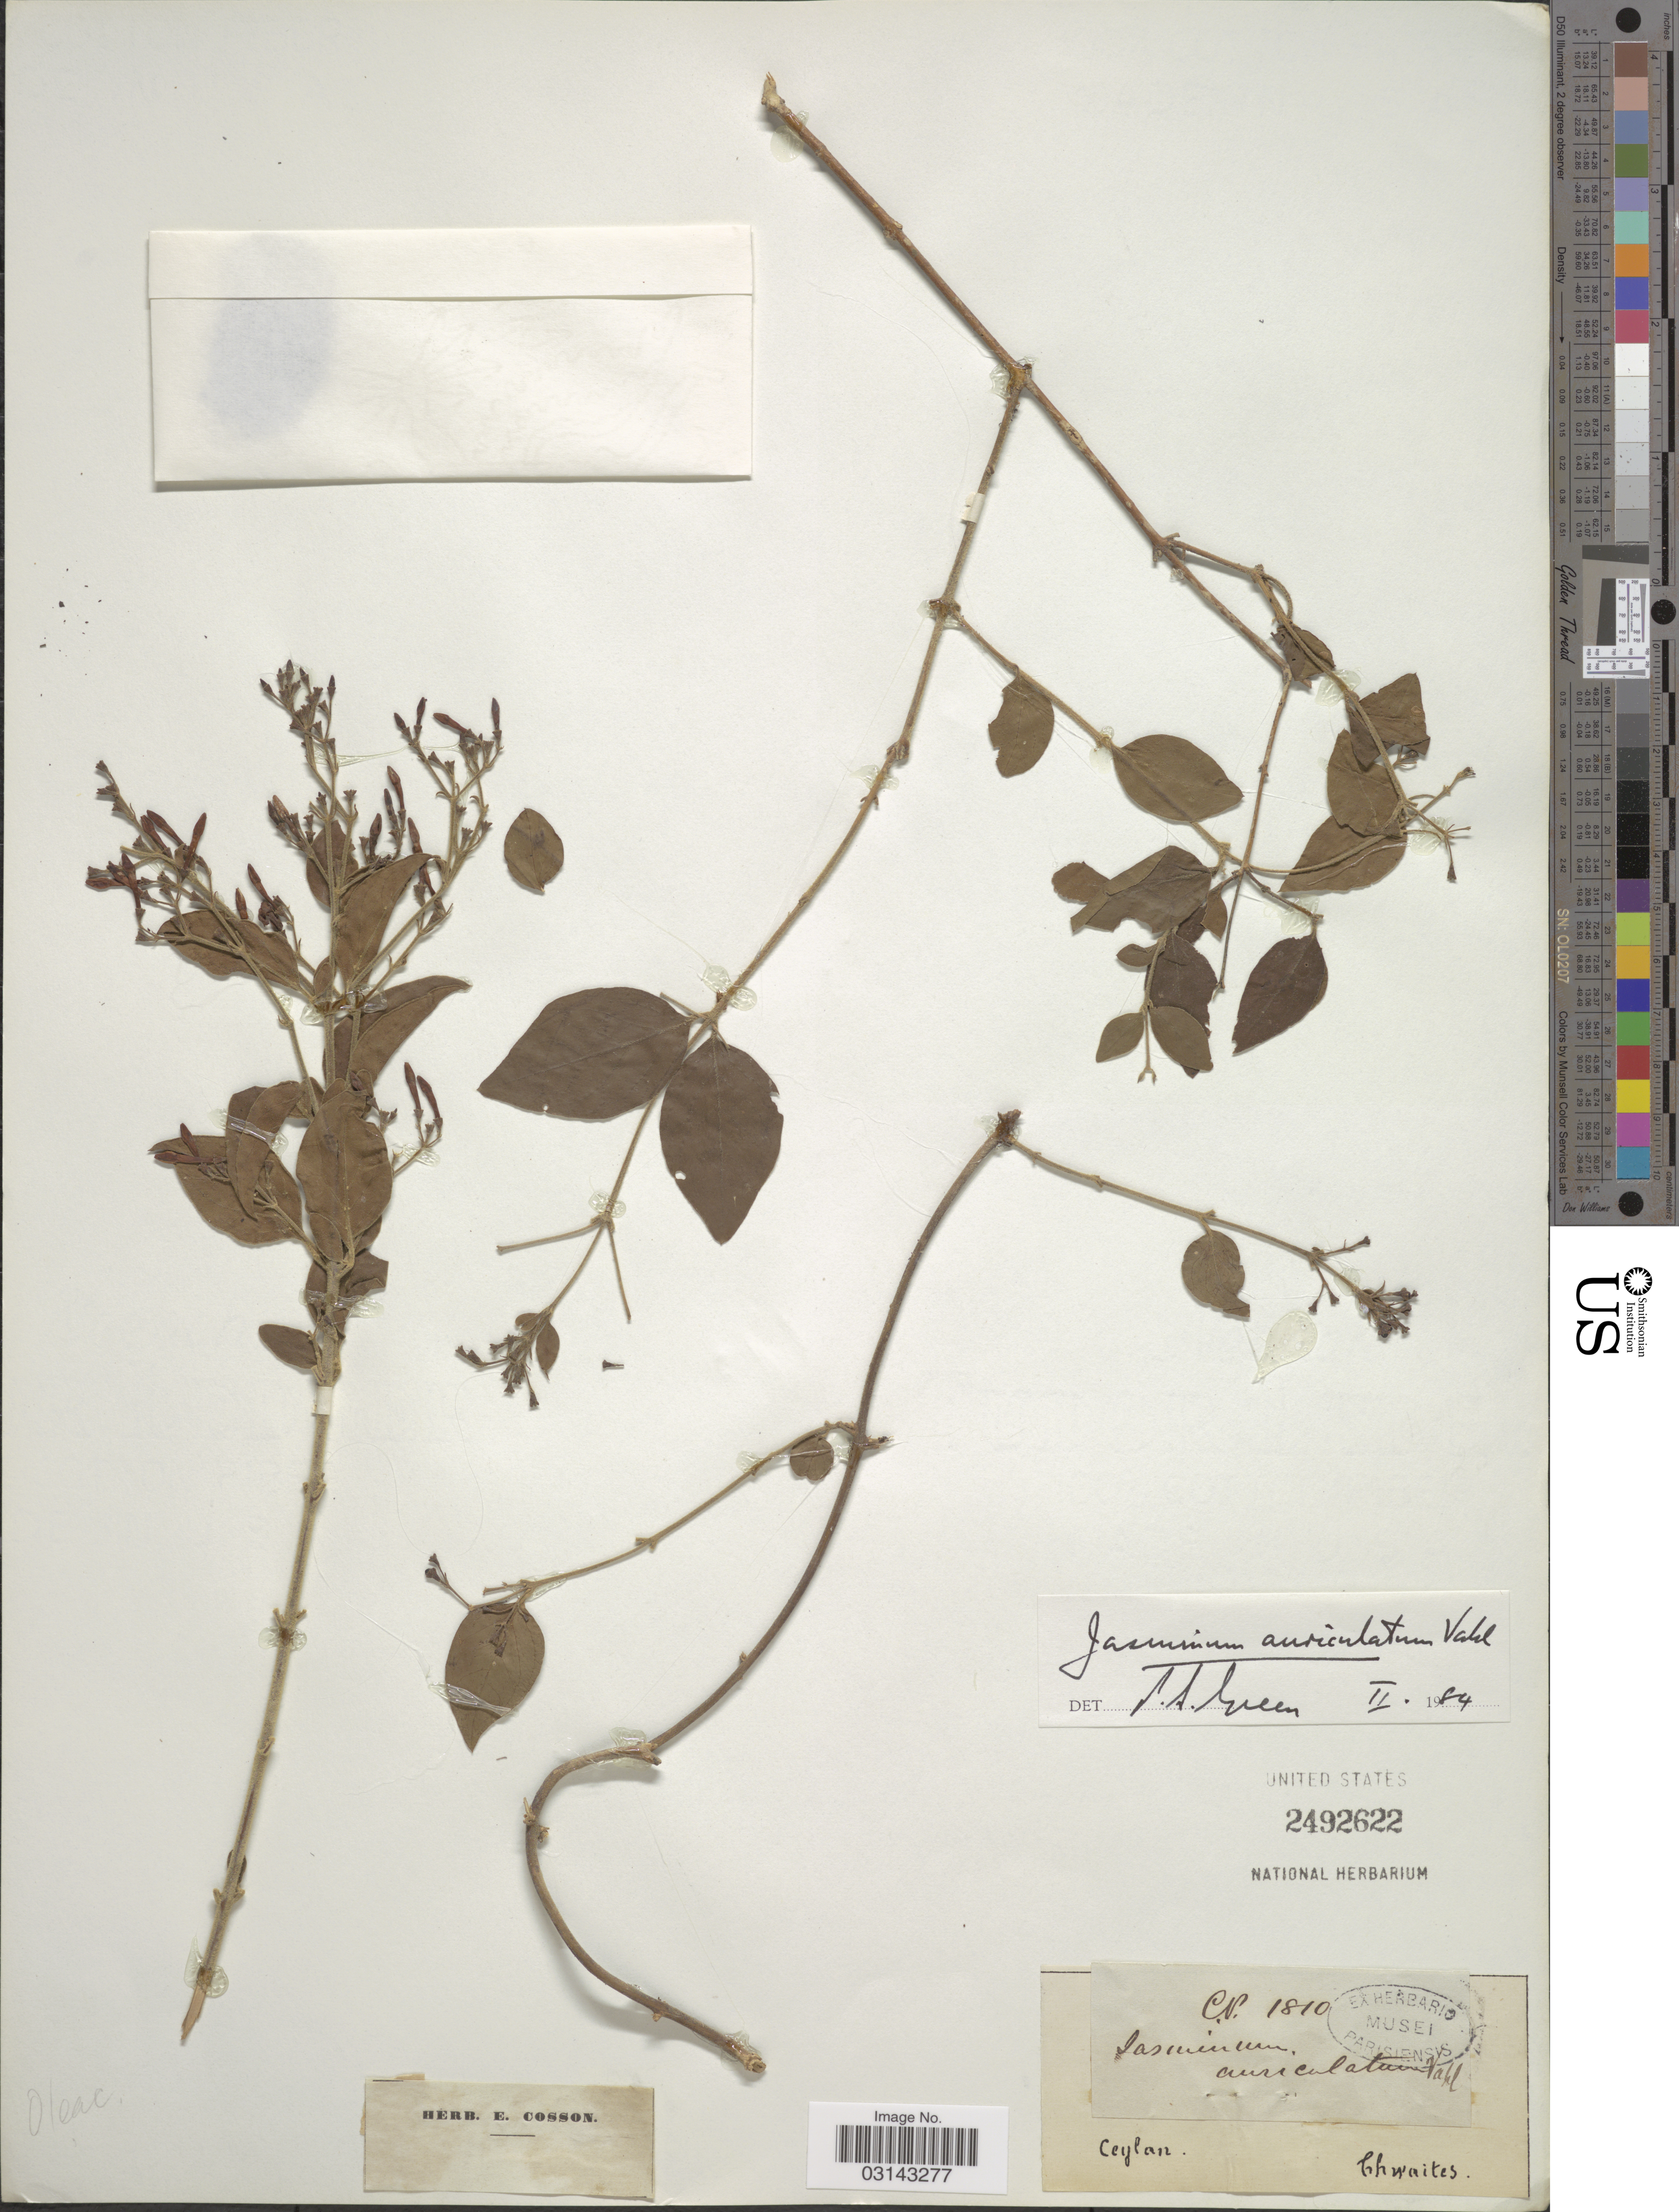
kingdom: Plantae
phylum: Tracheophyta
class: Magnoliopsida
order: Lamiales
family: Oleaceae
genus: Jasminum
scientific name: Jasminum auriculatum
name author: Vahl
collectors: Thwaites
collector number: CP1810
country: Sri Lanka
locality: Ceylon.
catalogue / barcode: US 2492622